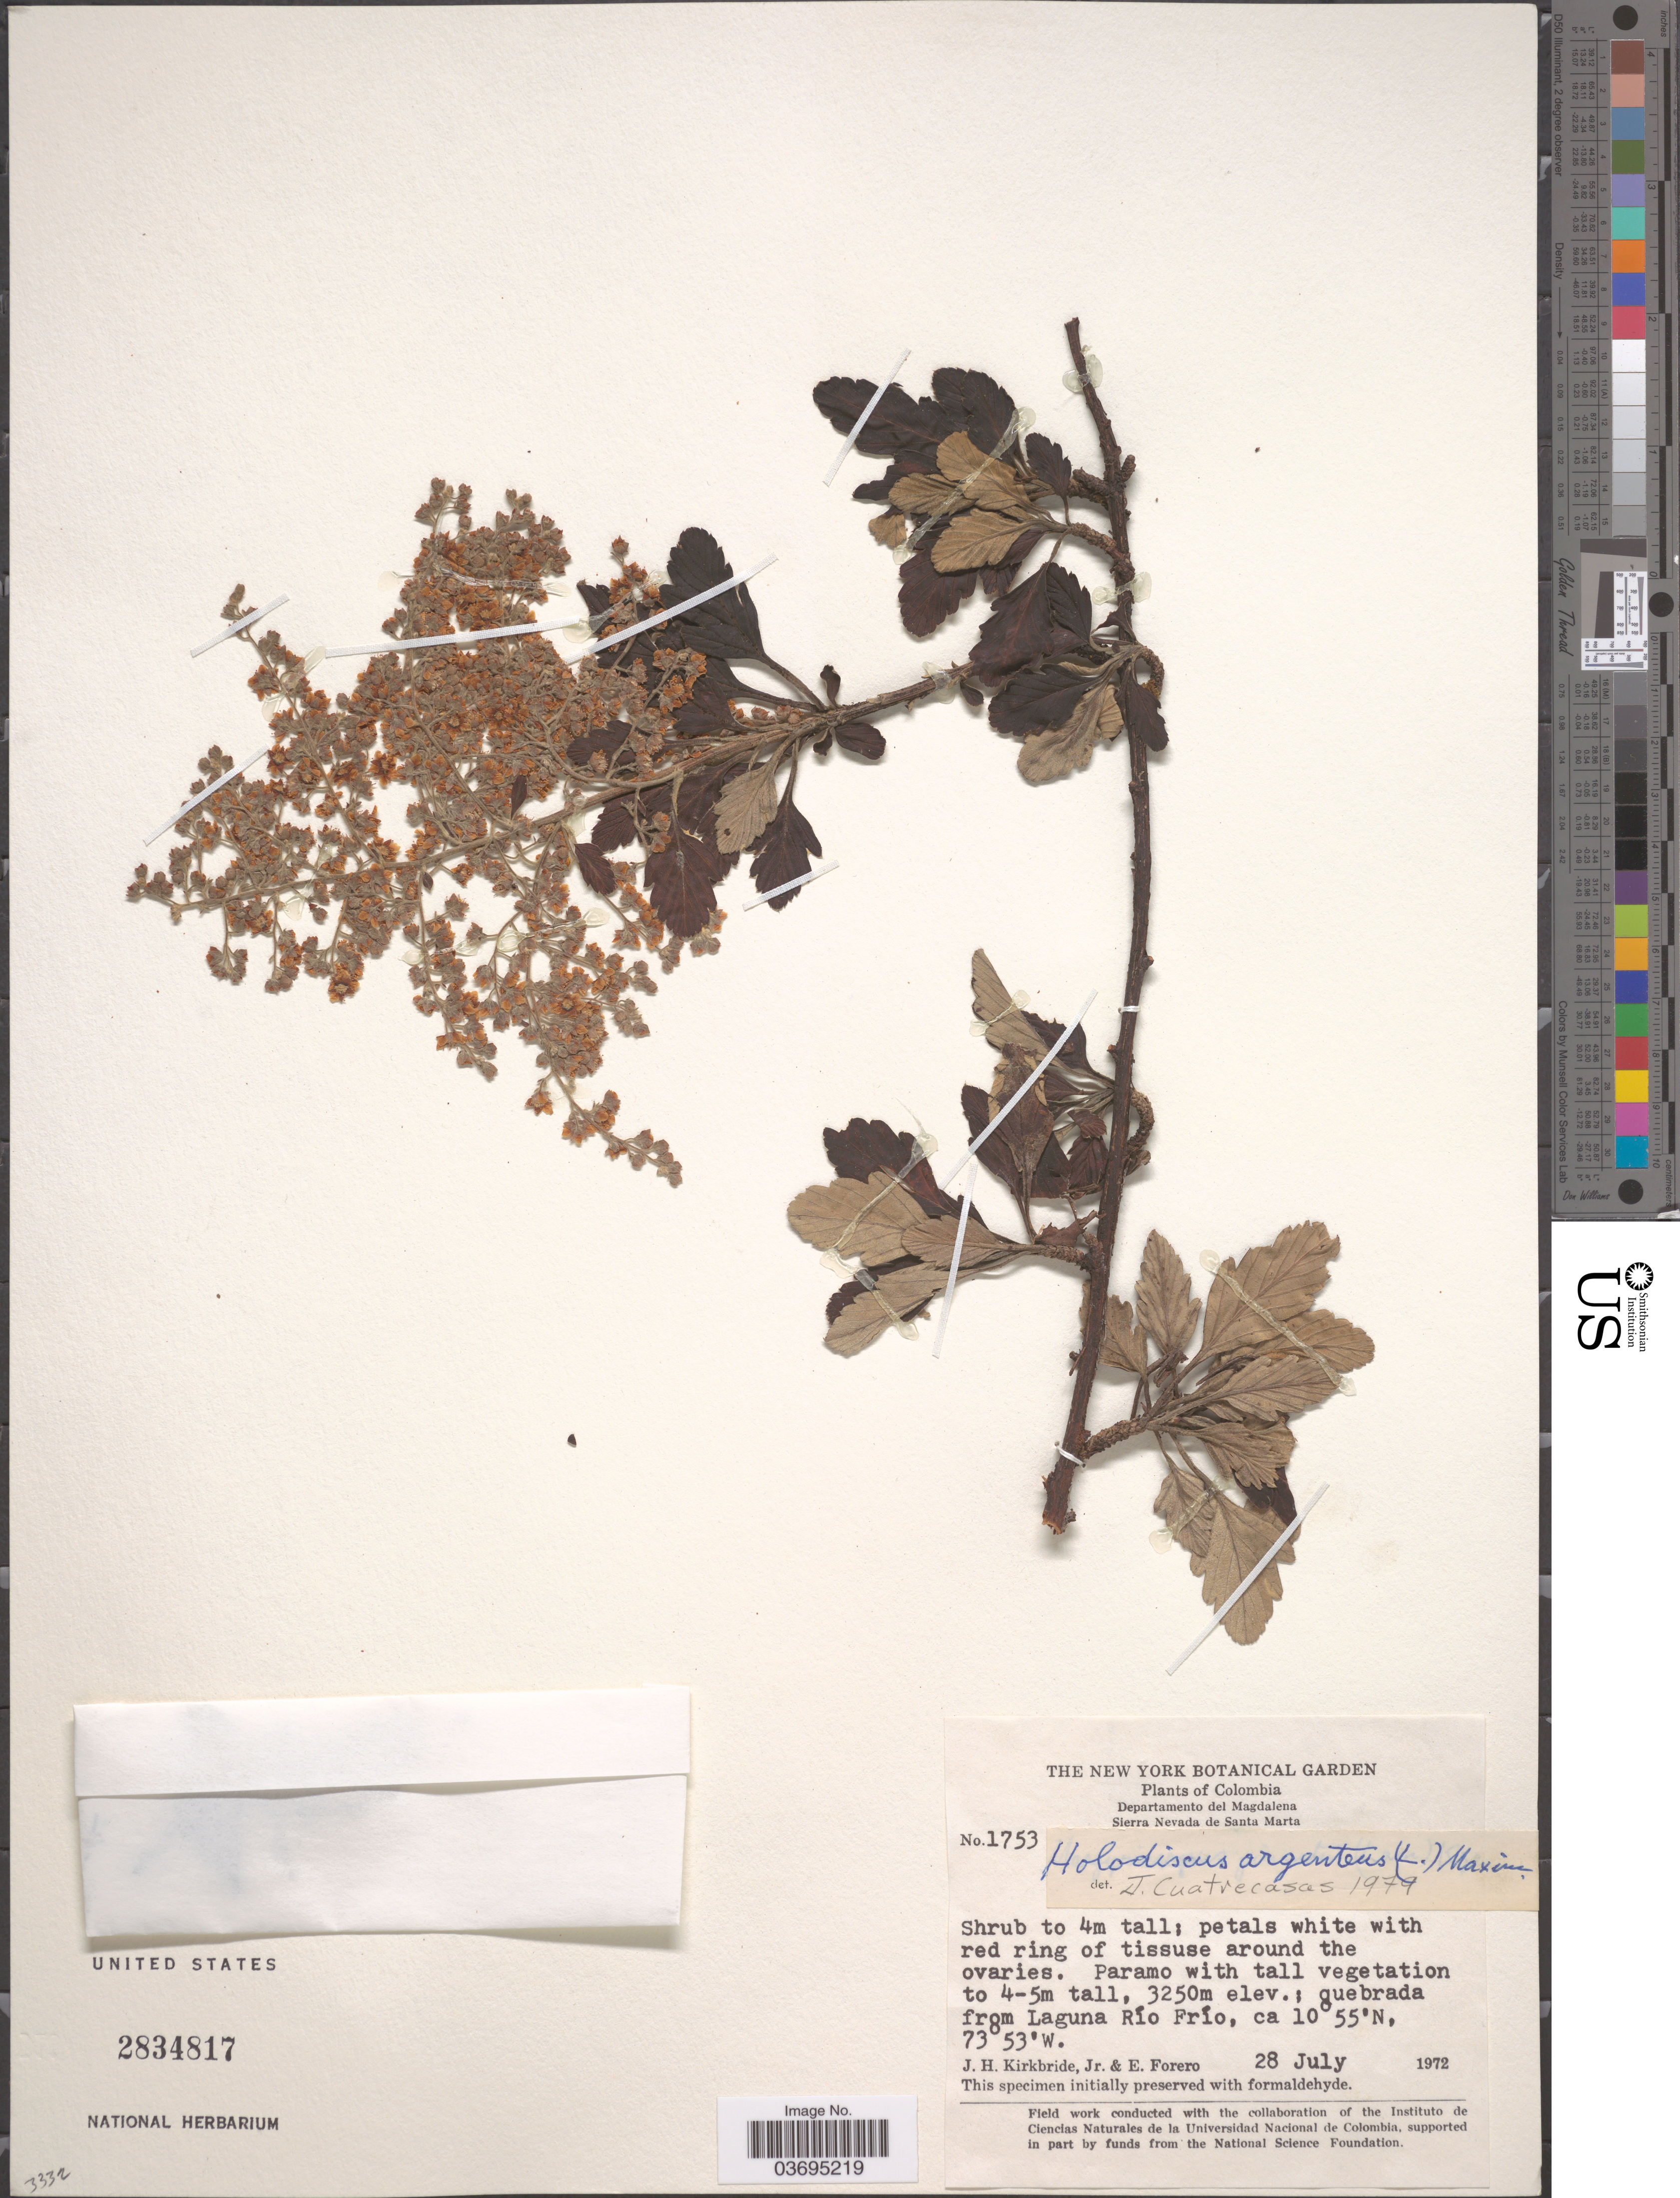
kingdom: Plantae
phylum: Tracheophyta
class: Magnoliopsida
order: Rosales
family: Rosaceae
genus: Holodiscus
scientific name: Holodiscus argenteus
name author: (L. f.) Maxim.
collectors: J. H. Kirkbride & E. Forero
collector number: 1753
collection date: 1972-07-28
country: Colombia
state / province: Magdalena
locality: Departamento del Magdalena. Sierra Nevada de Santa Marta. Quebrada from Laguna Río Frío.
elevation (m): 3250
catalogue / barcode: US 2834817